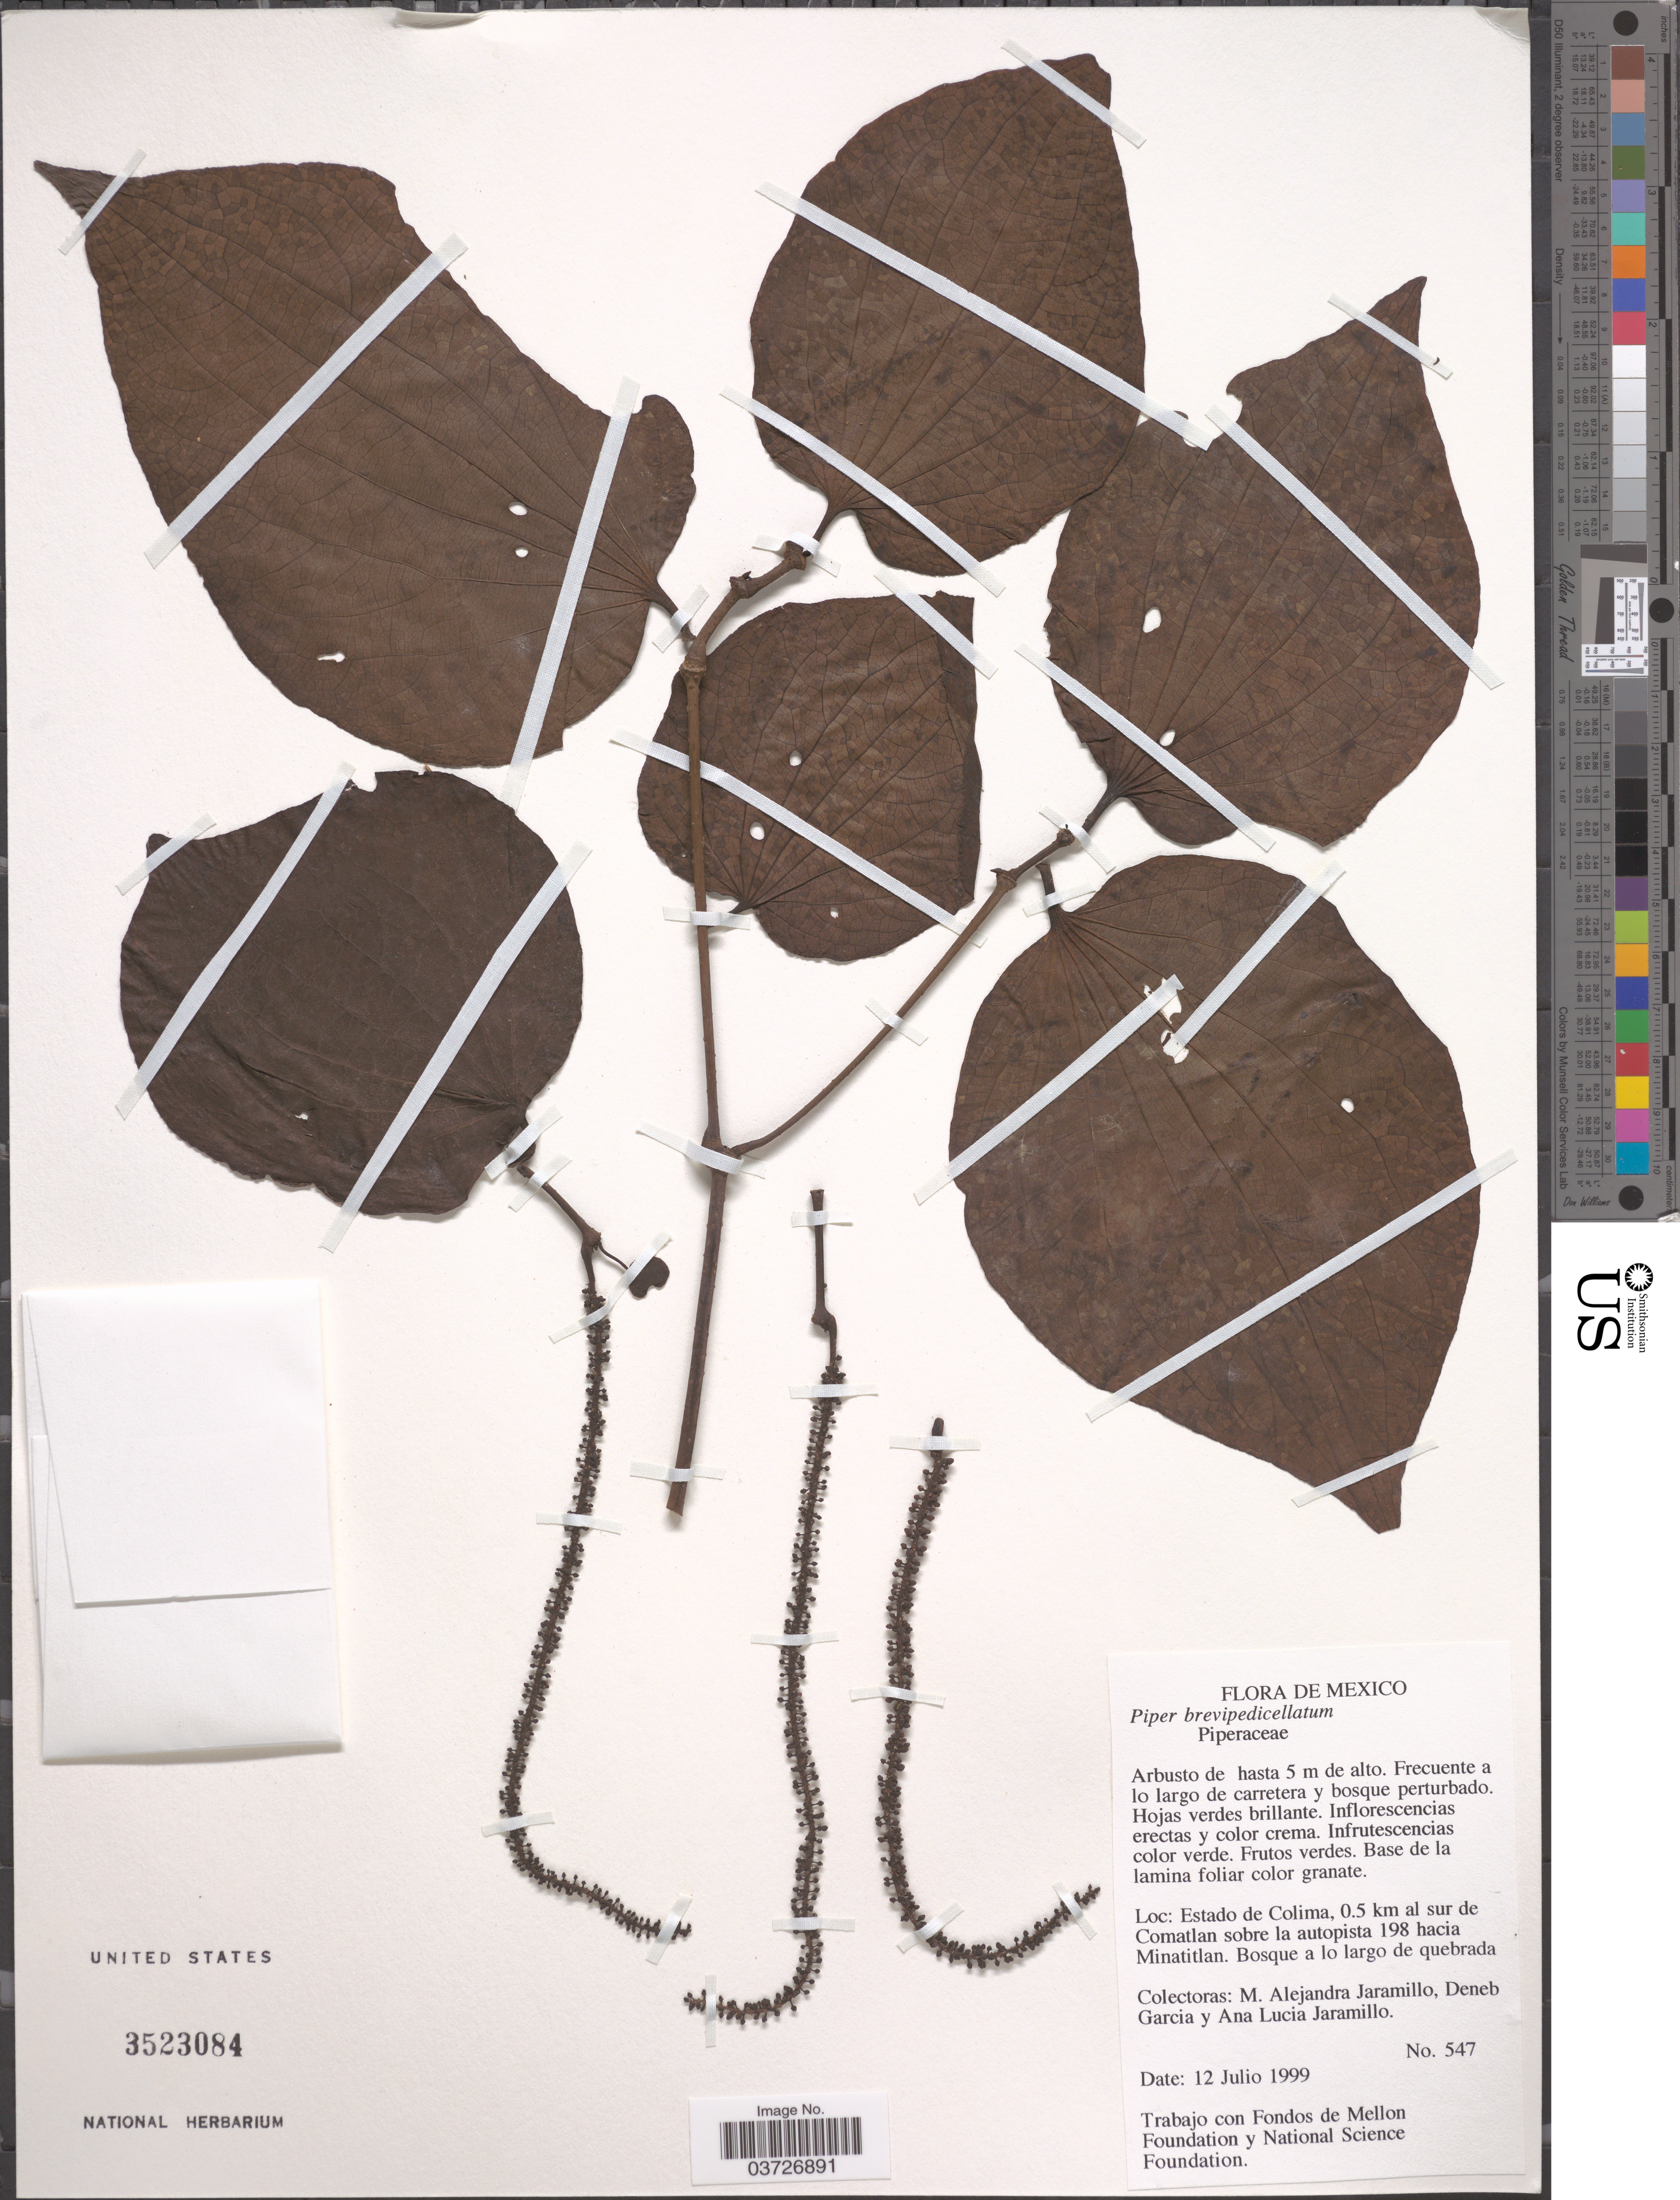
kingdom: Plantae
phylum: Tracheophyta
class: Magnoliopsida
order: Piperales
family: Piperaceae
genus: Piper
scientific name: Piper brevipedicellatum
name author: Bornst.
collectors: M. A. Jaramillo, D. Garcia & A. Jaramillo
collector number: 547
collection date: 1999-07-12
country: Mexico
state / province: Colima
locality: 0.5 km al sur de Comatlan sobre la autopista 198 hacia Minatitlan.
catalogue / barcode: US 3523084